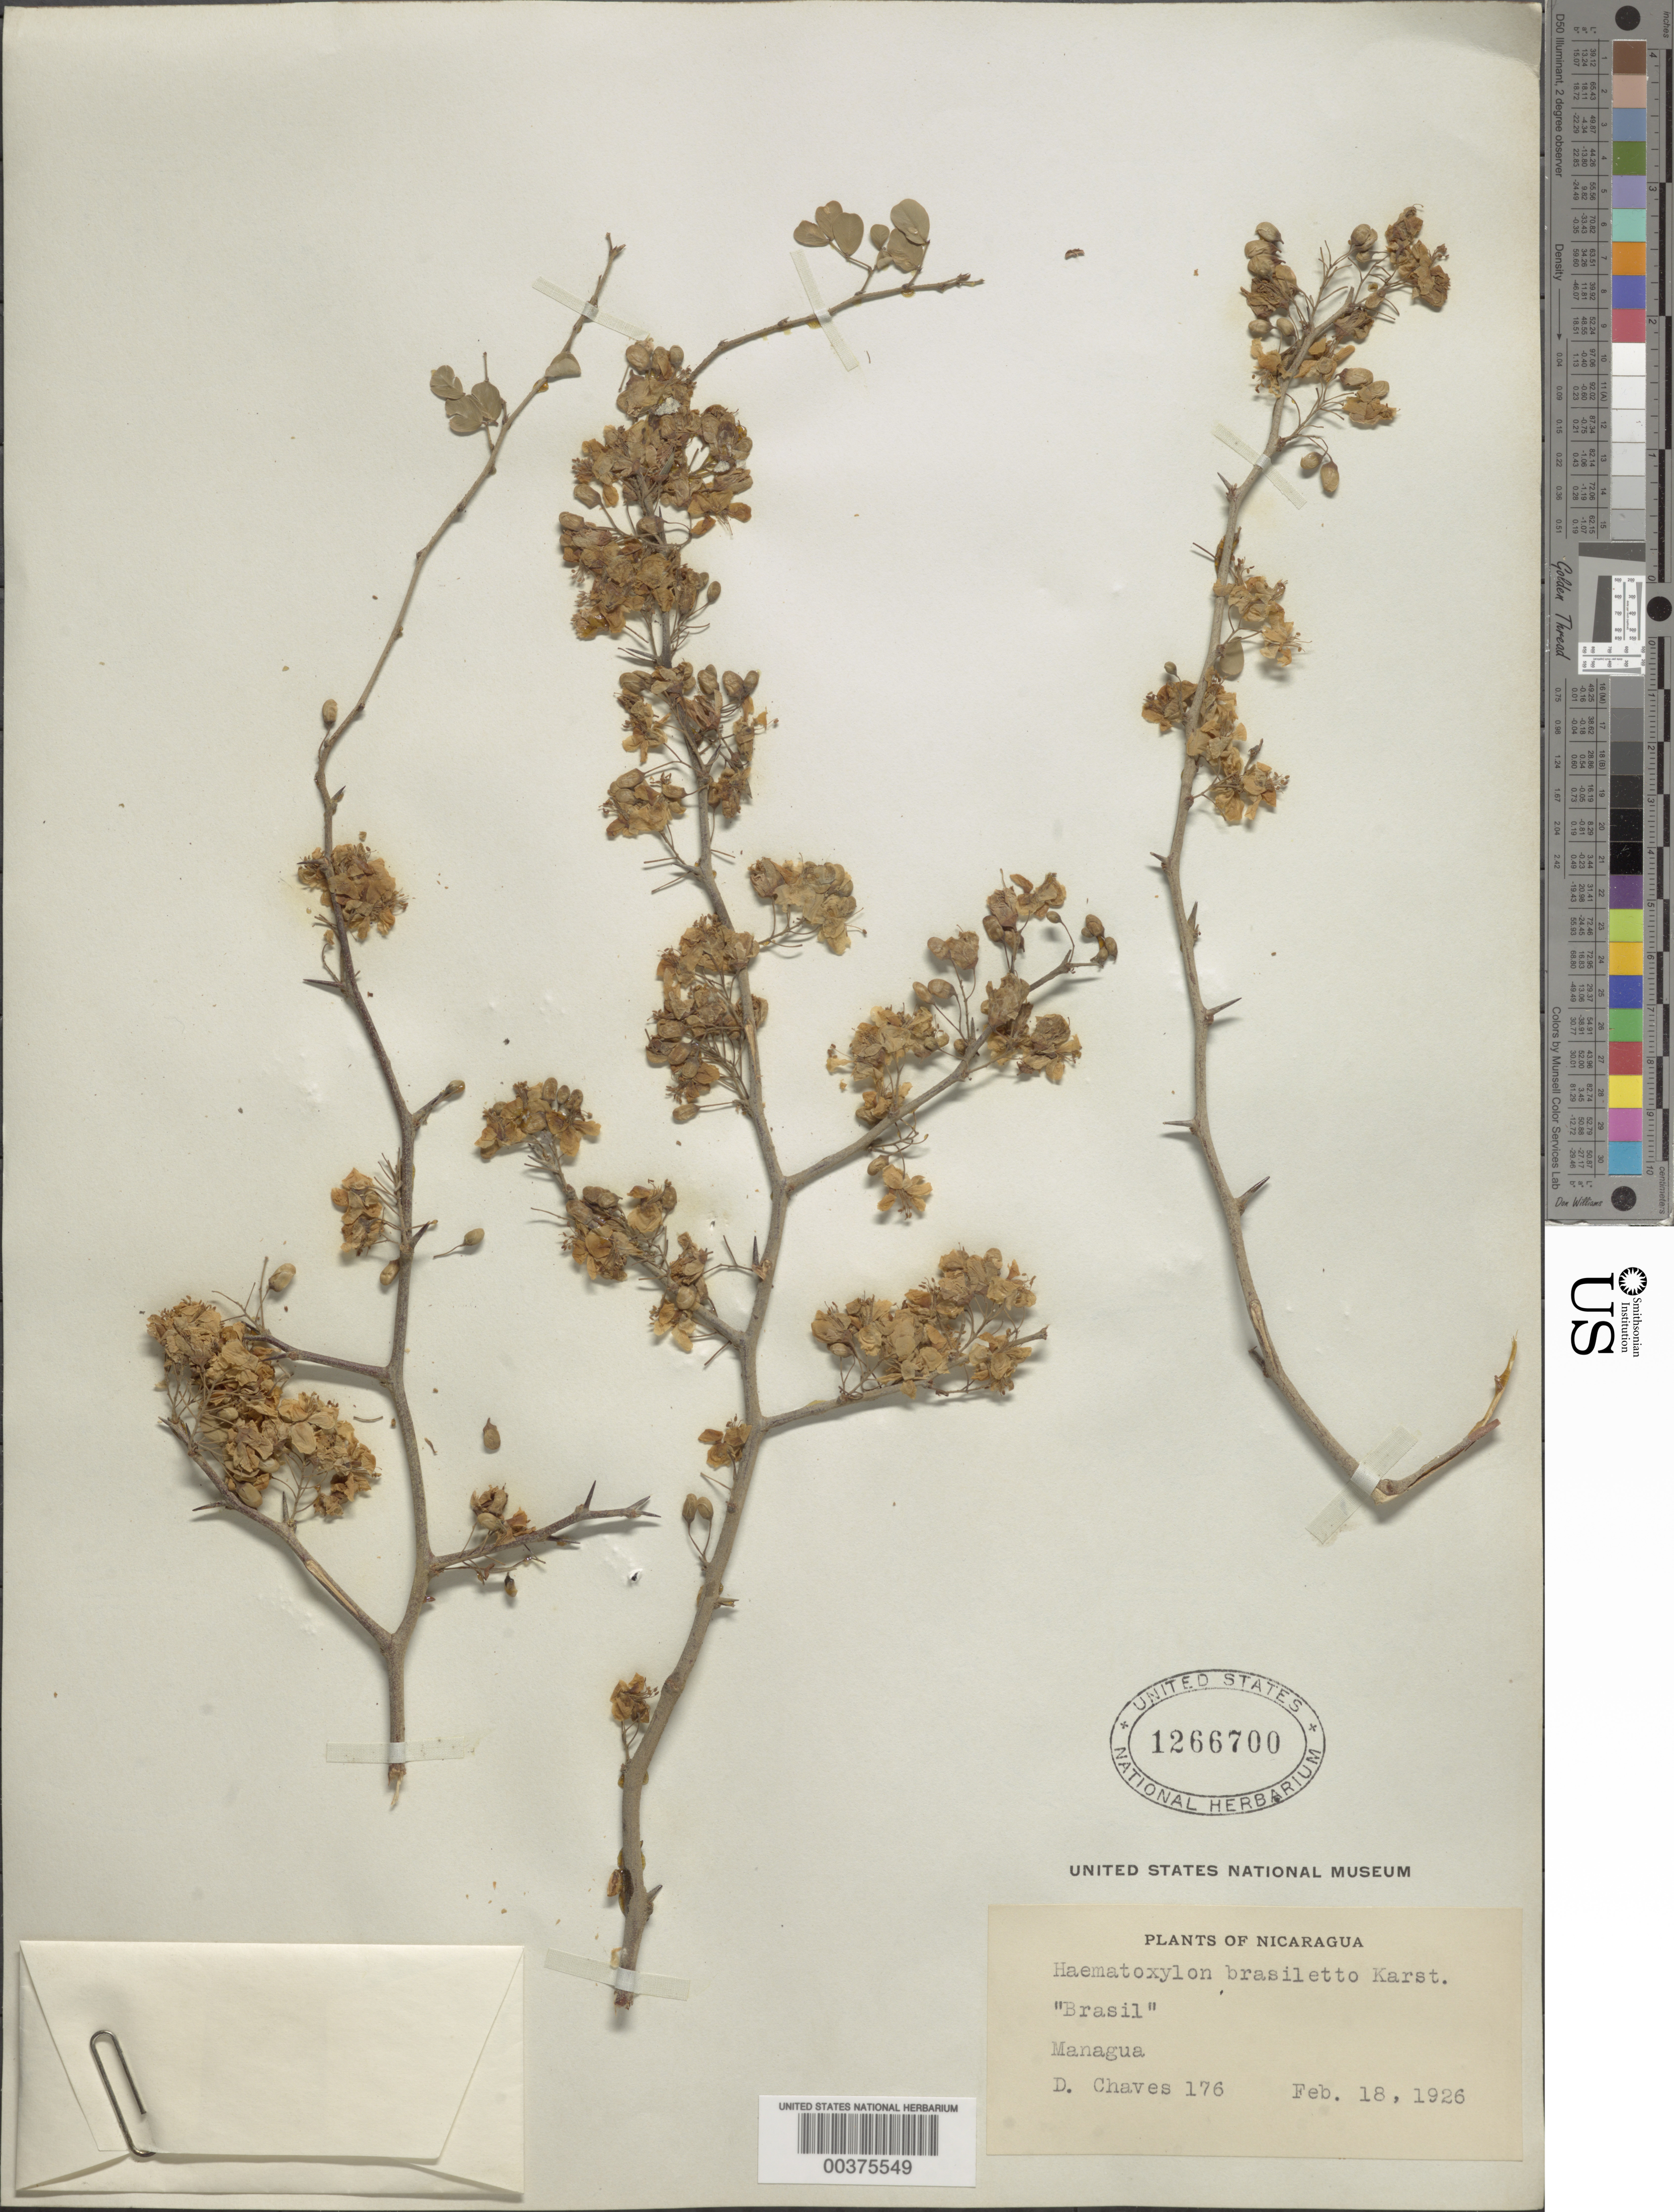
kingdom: Plantae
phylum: Tracheophyta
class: Magnoliopsida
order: Fabales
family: Fabaceae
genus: Haematoxylum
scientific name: Haematoxylum brasiletto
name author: H. Karst.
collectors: D. Chaves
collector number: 176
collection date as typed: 18 Feb 1926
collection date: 1926-02-18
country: Nicaragua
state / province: Managua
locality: Managua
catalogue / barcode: US 1266700